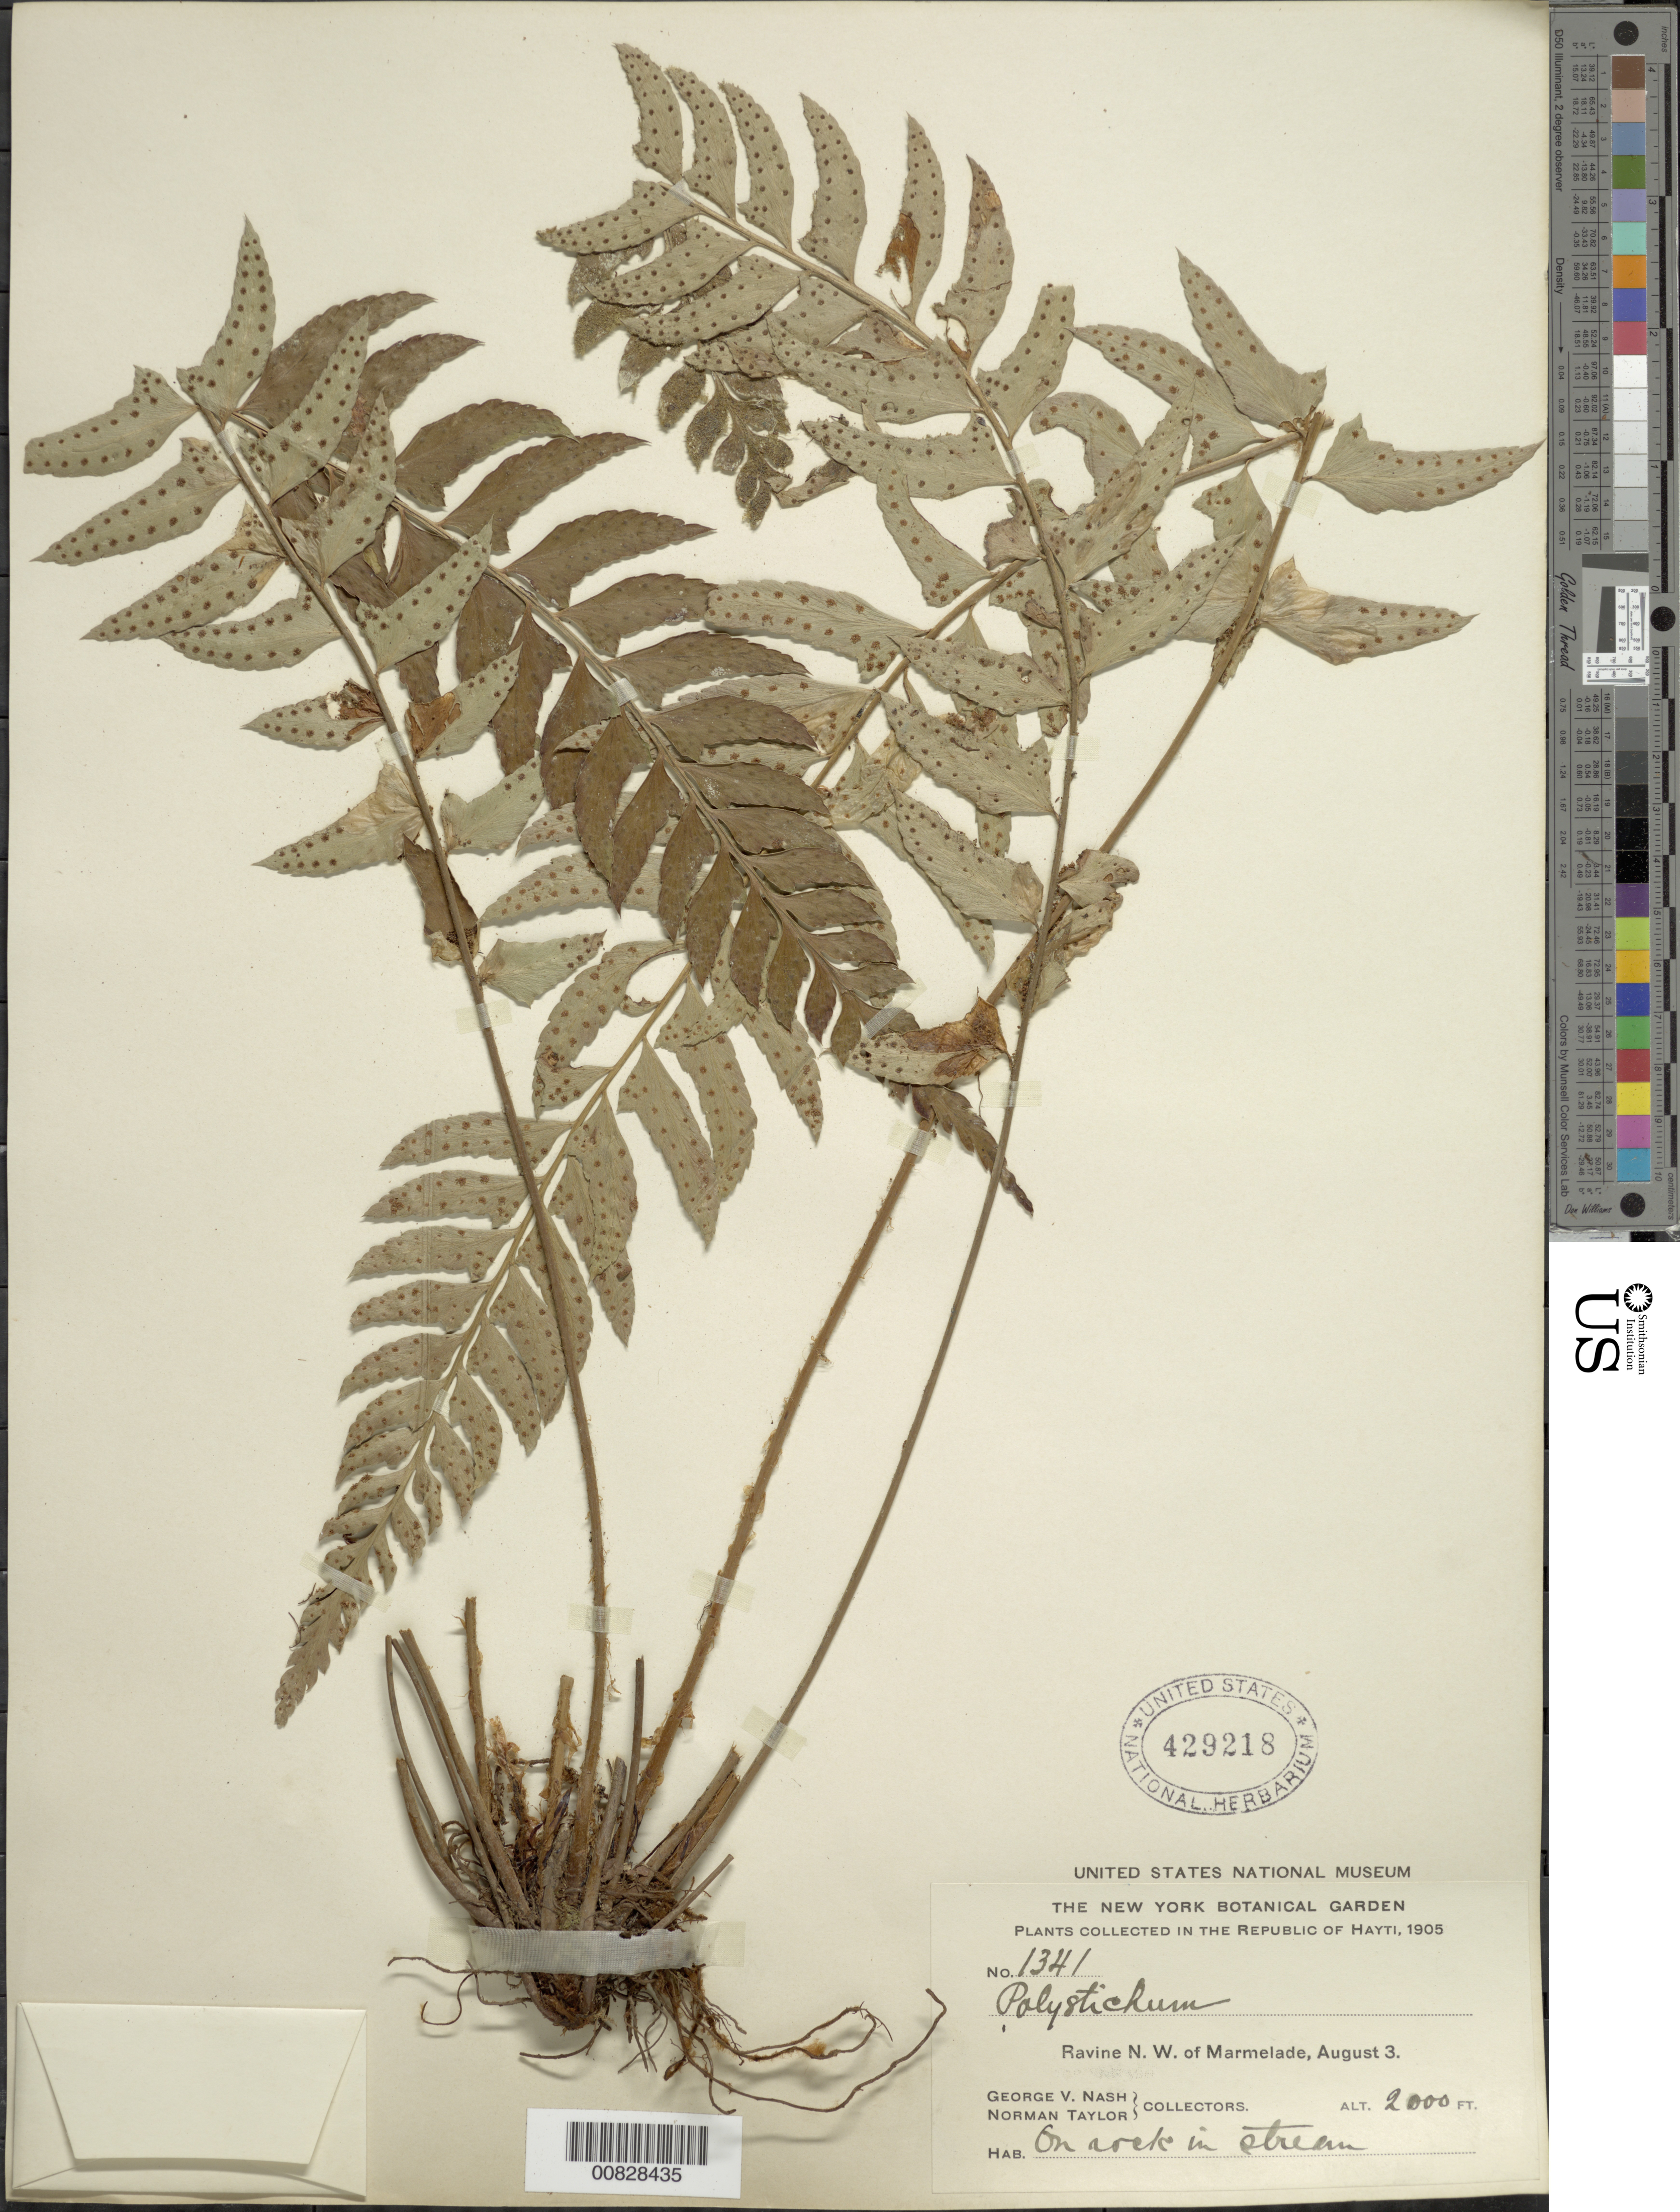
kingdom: Plantae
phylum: Tracheophyta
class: Polypodiopsida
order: Polypodiales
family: Dryopteridaceae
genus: Polystichum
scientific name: Polystichum echinatum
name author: (J.F. Gmel.) C. Chr.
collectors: G. V. Nash & N. Taylor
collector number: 1341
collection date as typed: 03 Aug 1905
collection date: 1905-08-03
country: Haiti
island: Hispaniola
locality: Marmelade, NW of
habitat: On rock in stream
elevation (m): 610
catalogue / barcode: US 429218